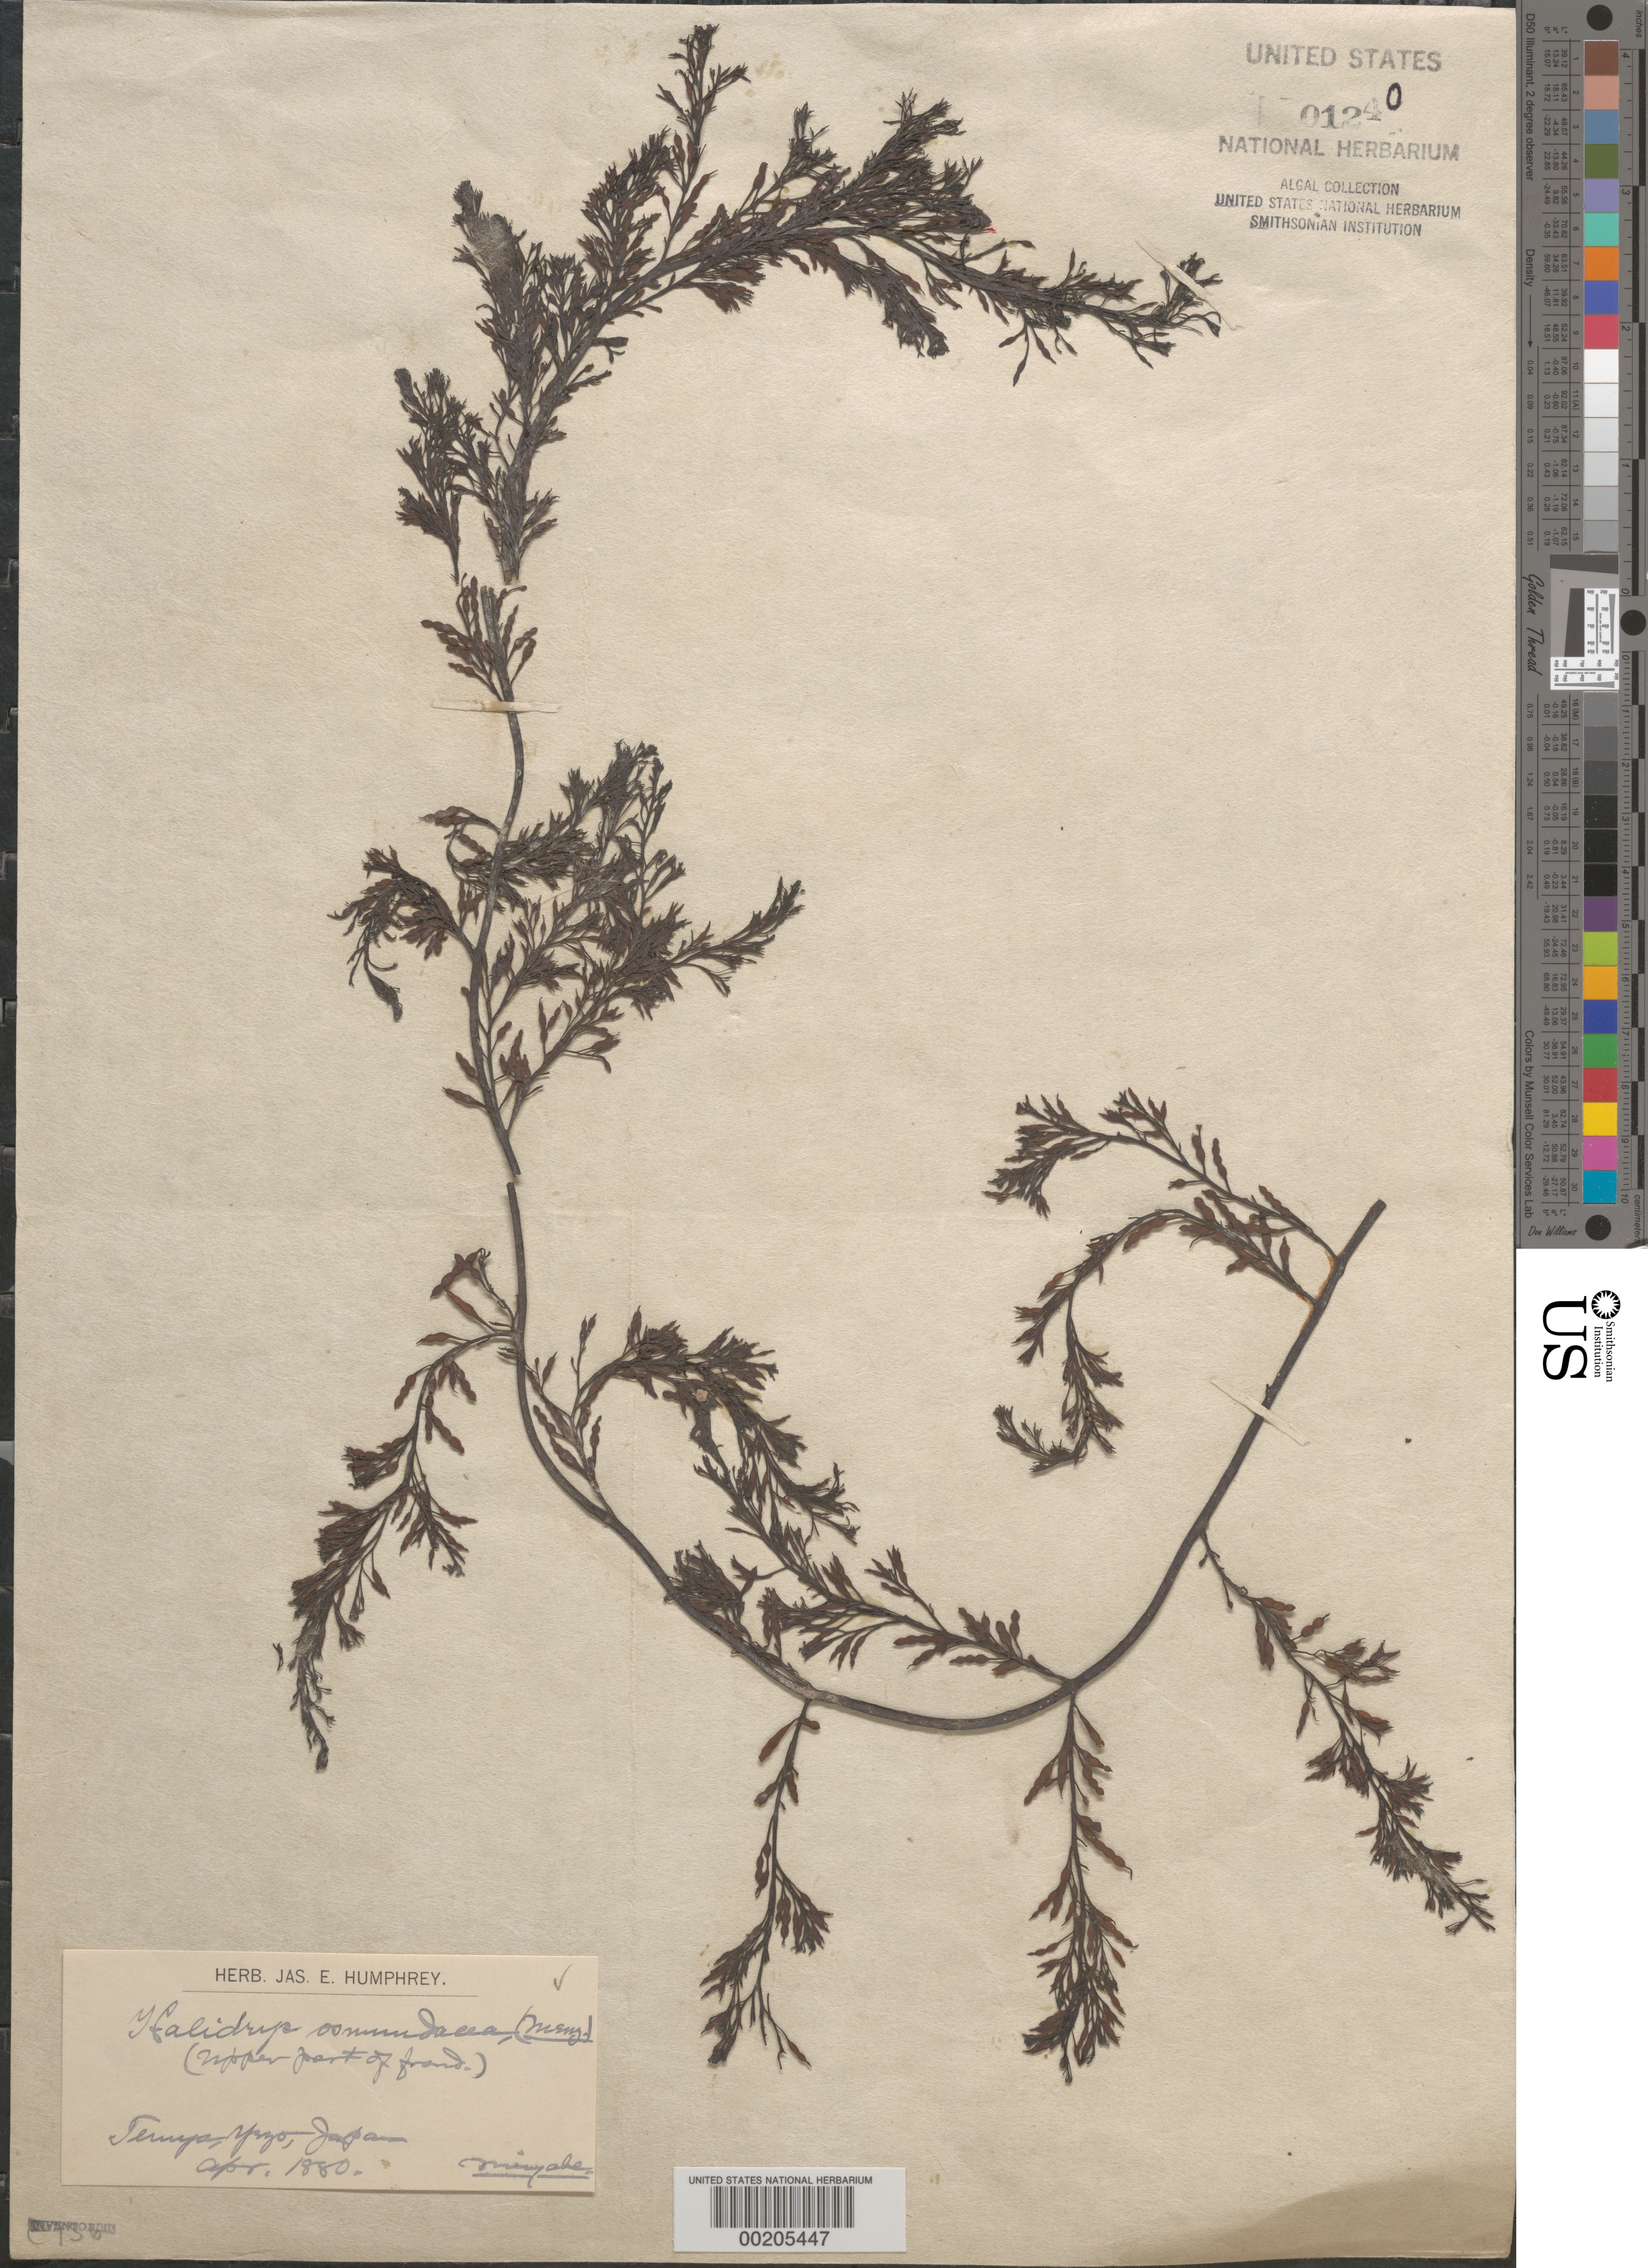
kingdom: Chromista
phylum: Ochrophyta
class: Phaeophyceae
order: Fucales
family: Sargassaceae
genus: Stephanocystis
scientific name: Stephanocystis osmundacea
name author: (Turner) Trevis.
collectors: K. Miyabe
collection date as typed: Apr 1880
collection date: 1880-04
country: Japan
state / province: Hokkaido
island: Hokkaido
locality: Temya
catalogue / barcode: US 1240